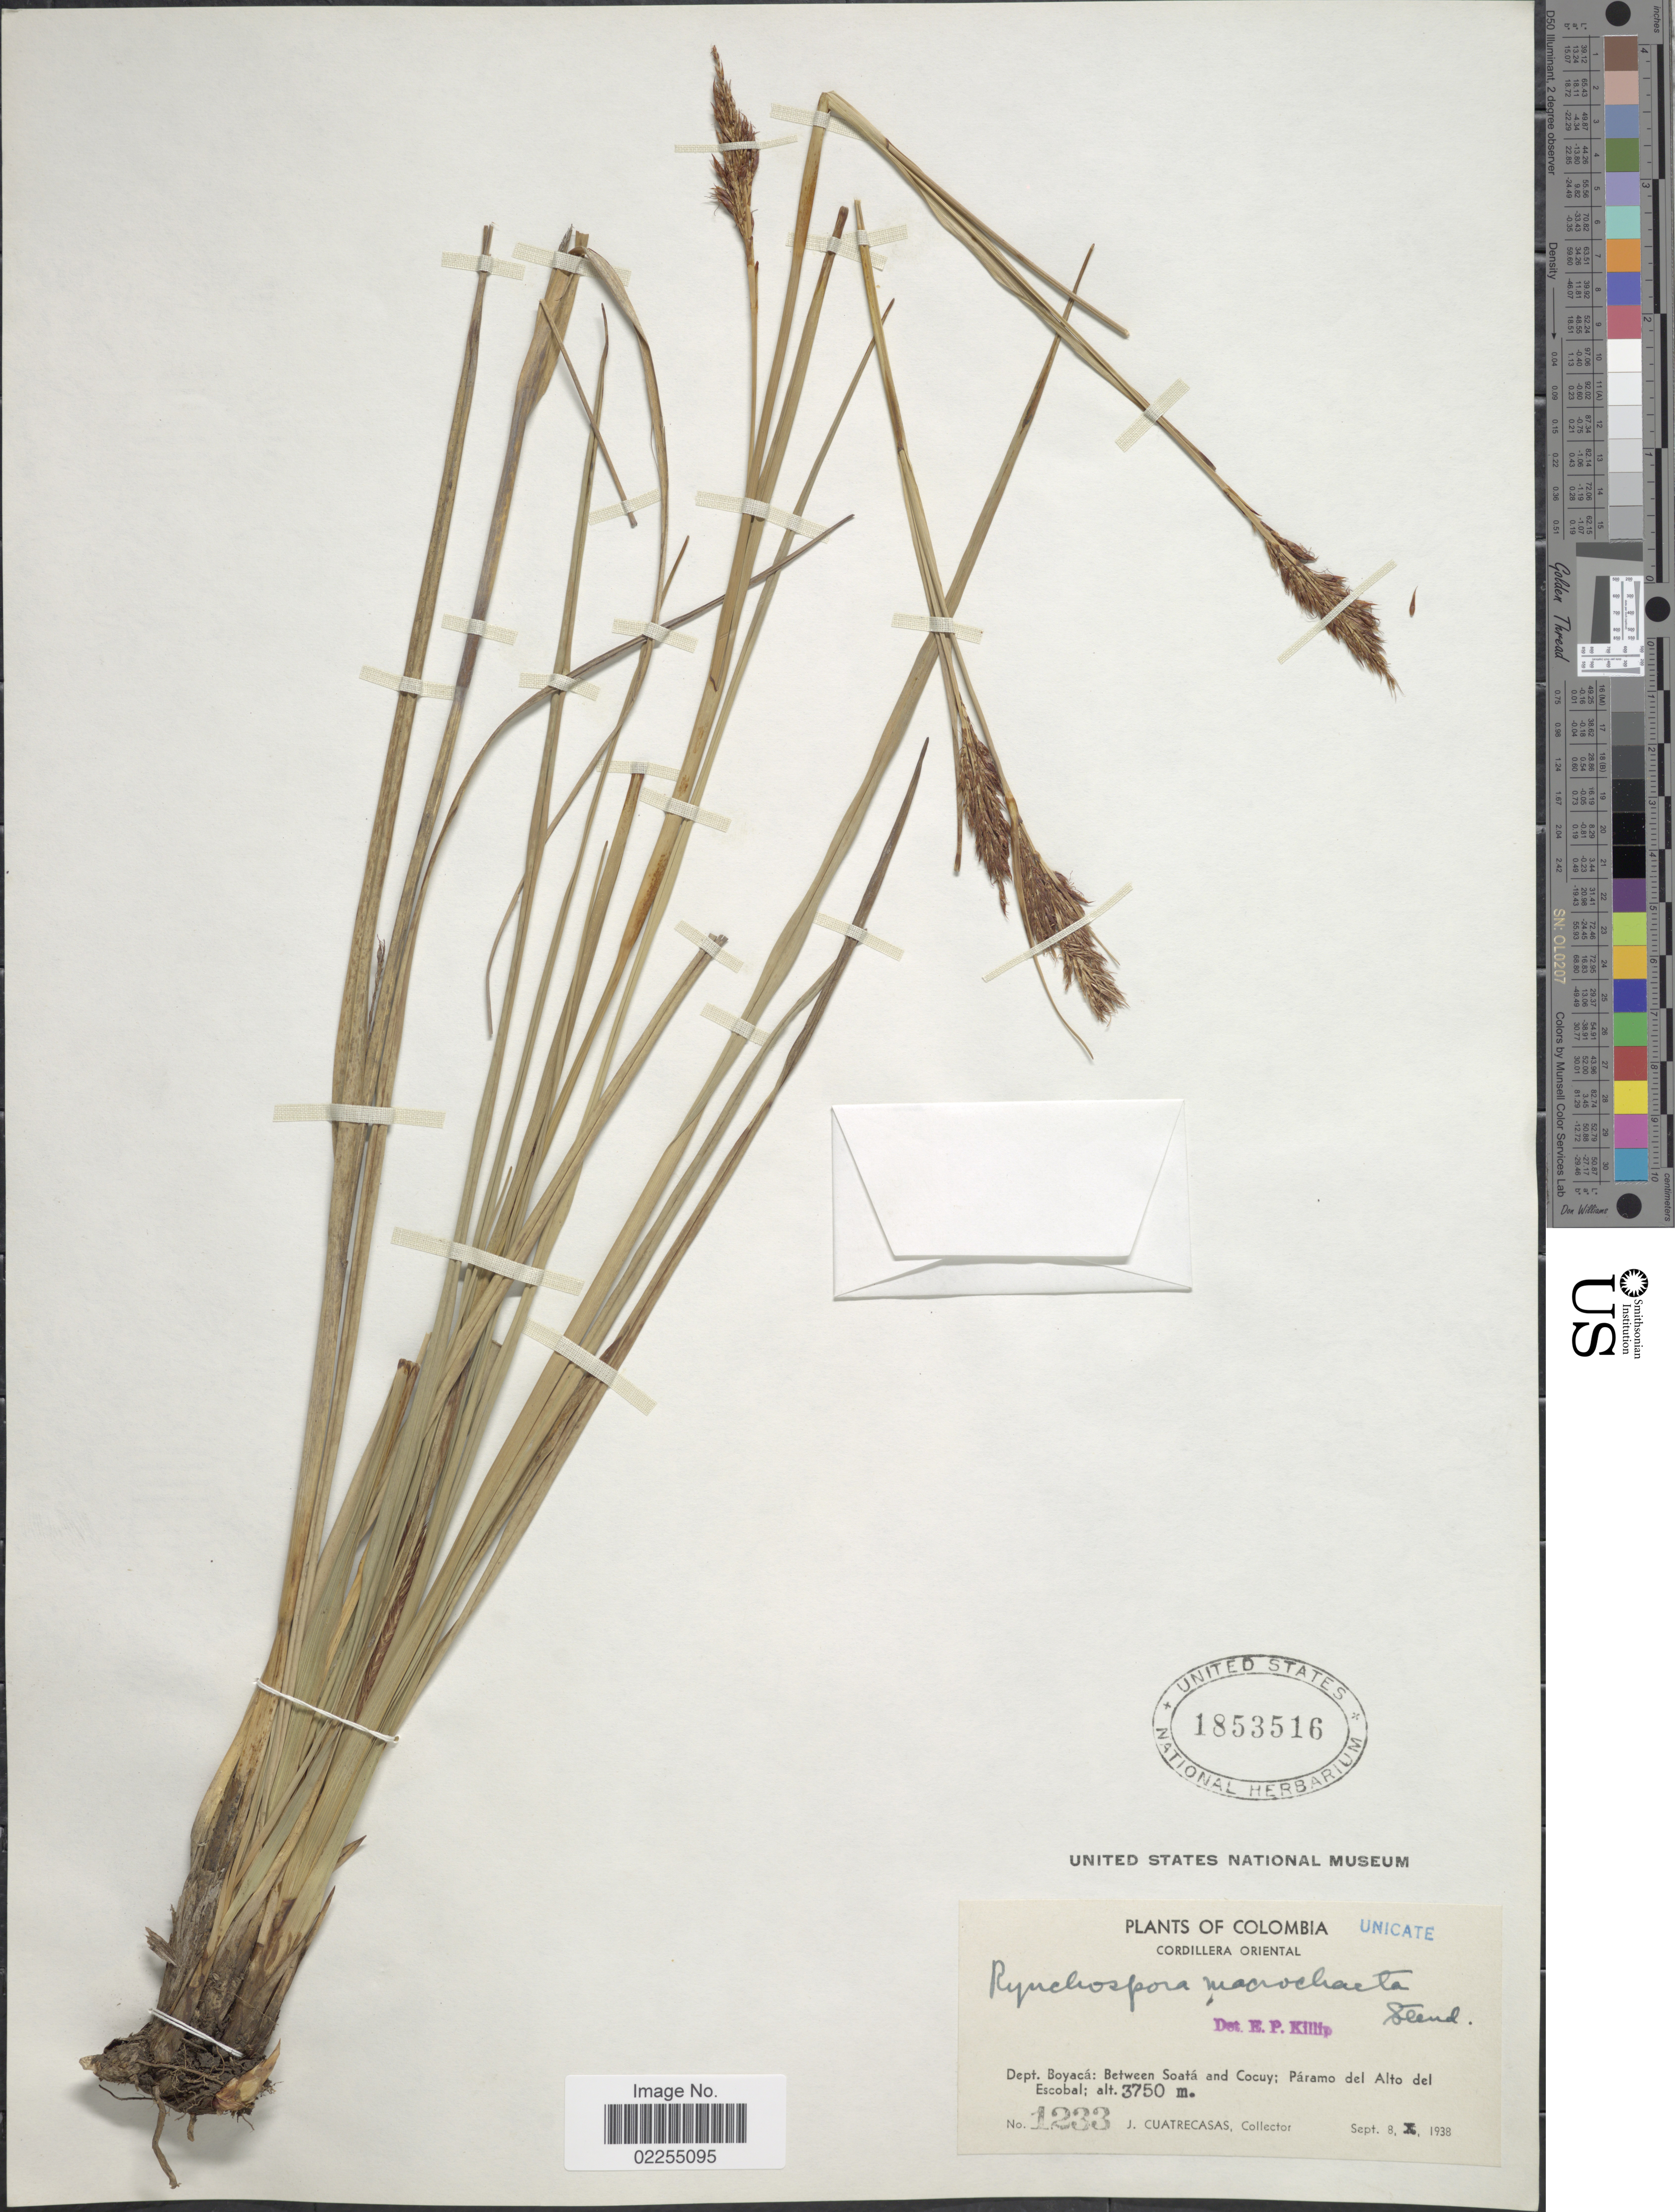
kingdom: Plantae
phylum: Tracheophyta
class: Liliopsida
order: Poales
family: Cyperaceae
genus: Rhynchospora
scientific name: Rhynchospora macrochaeta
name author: Steud. ex Boeckeler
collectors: J. Cuatrecasas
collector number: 1233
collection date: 1938-09-08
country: Colombia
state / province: Boyacá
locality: Cordillera Oriental, between Soata and Cocuy: Paramo del Alto del Escobal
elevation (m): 3750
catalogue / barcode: US 1853516